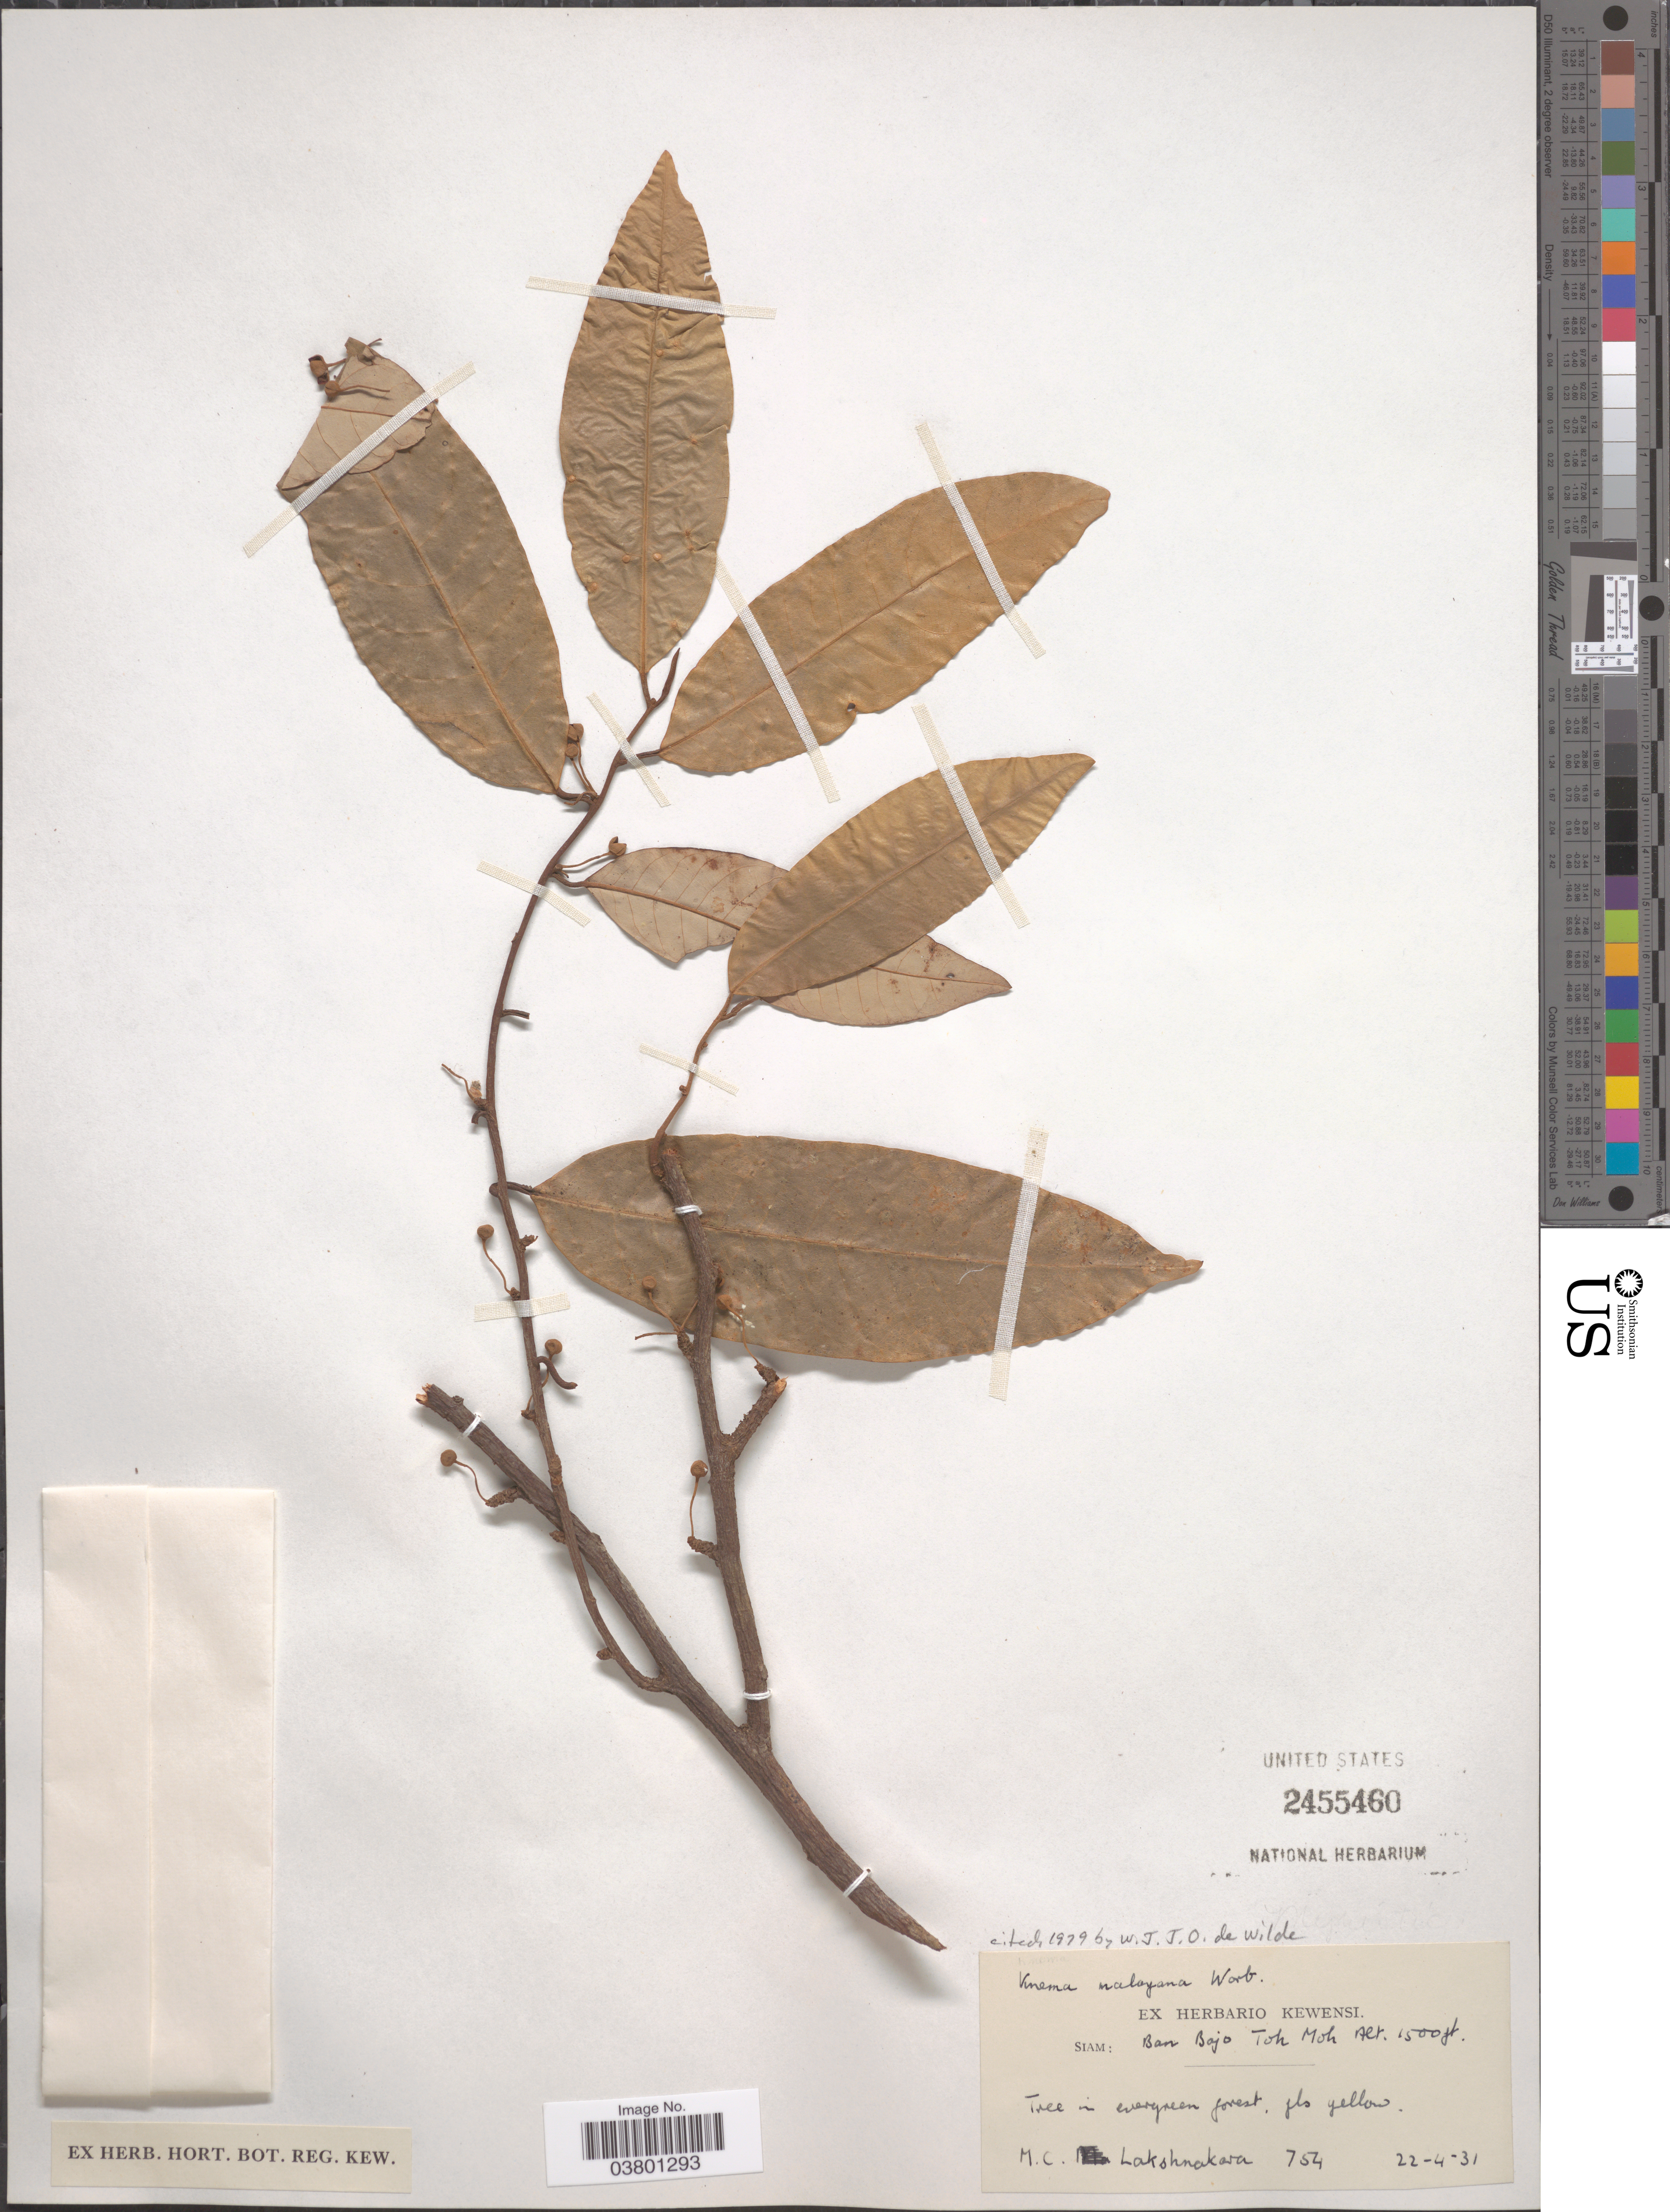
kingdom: Plantae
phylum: Tracheophyta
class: Magnoliopsida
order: Magnoliales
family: Myristicaceae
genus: Knema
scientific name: Knema malayana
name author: Warb.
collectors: M. Lakschnakara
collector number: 754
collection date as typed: Transcribed d/m/y: 22/4/31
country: Thailand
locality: Siam: Ban Bajo Toh Moh.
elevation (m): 457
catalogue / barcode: US 2455460